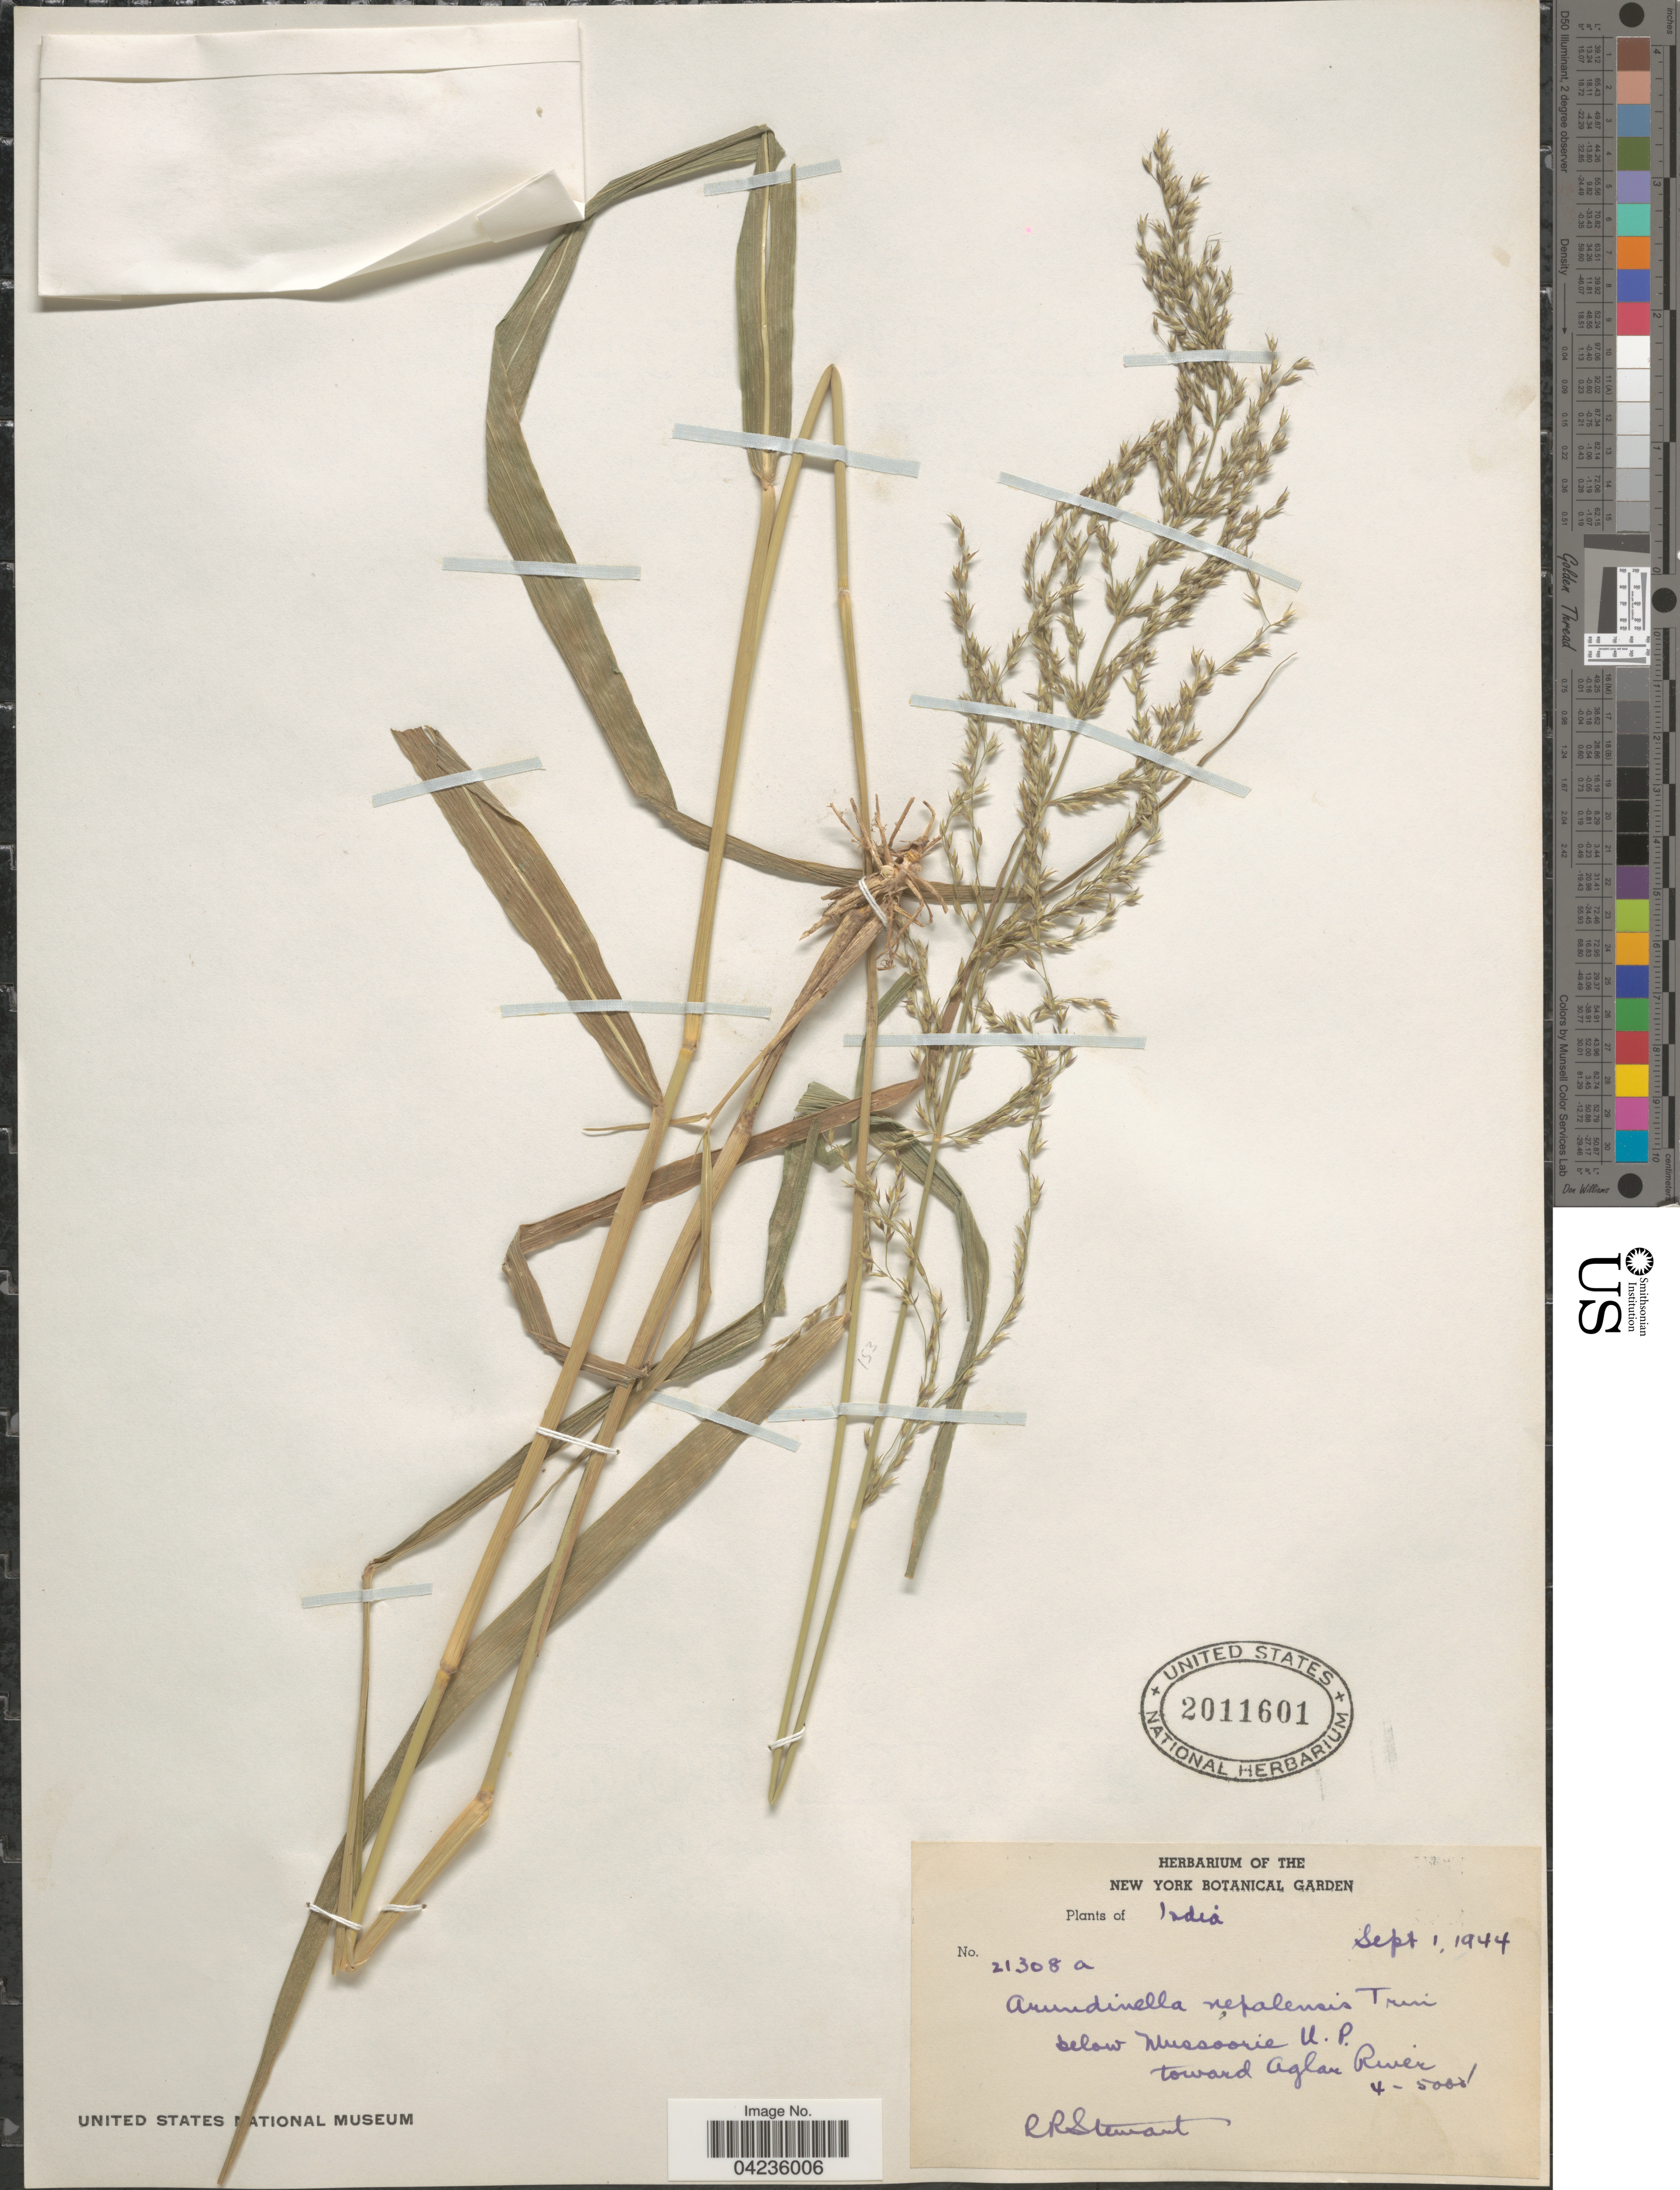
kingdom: Plantae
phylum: Tracheophyta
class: Liliopsida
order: Poales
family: Poaceae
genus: Arundinella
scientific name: Arundinella nepalensis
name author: Trin.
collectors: R. Stewart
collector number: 21308a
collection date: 1944-09-01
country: India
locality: Below Mussoorie U.P. toward Aglar River.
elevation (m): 1219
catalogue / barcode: US 2011601